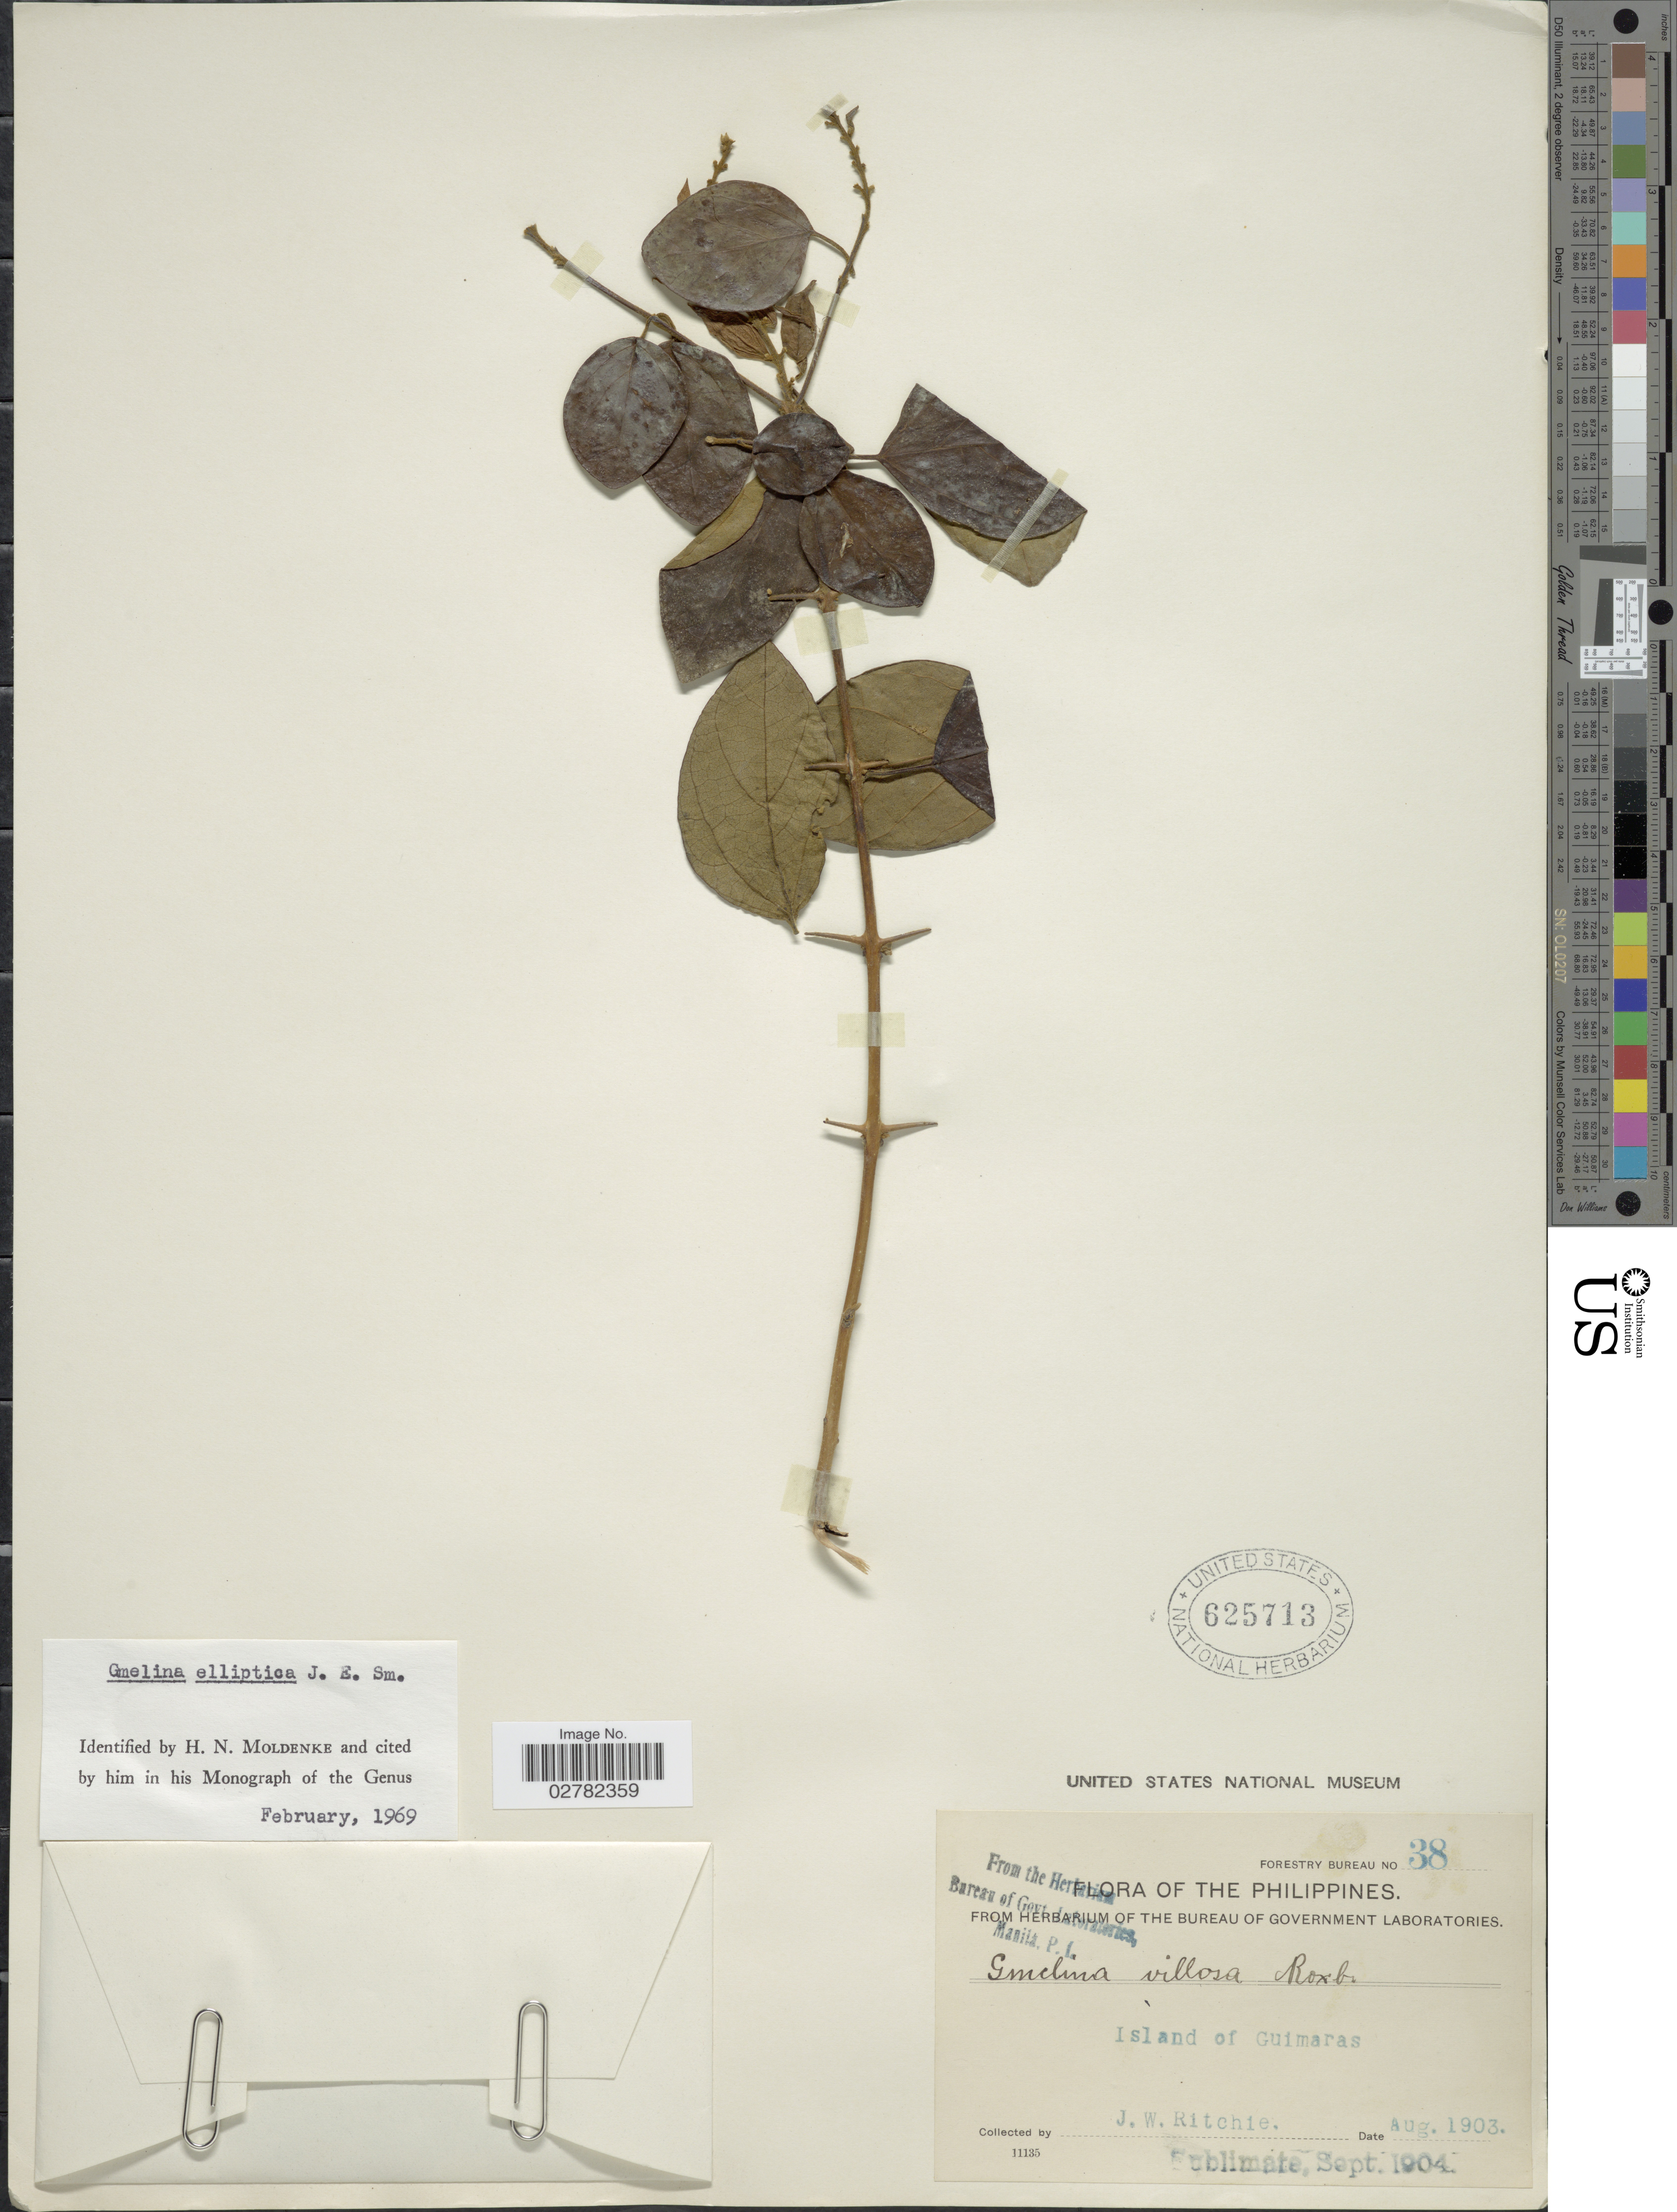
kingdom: Plantae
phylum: Tracheophyta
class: Magnoliopsida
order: Lamiales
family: Lamiaceae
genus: Gmelina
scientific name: Gmelina elliptica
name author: Sm.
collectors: J. Ritchie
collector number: Forestry Bureau 38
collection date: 1903-08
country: Philippines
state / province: Western Visayas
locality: Island of Guimaras.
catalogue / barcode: US 625713